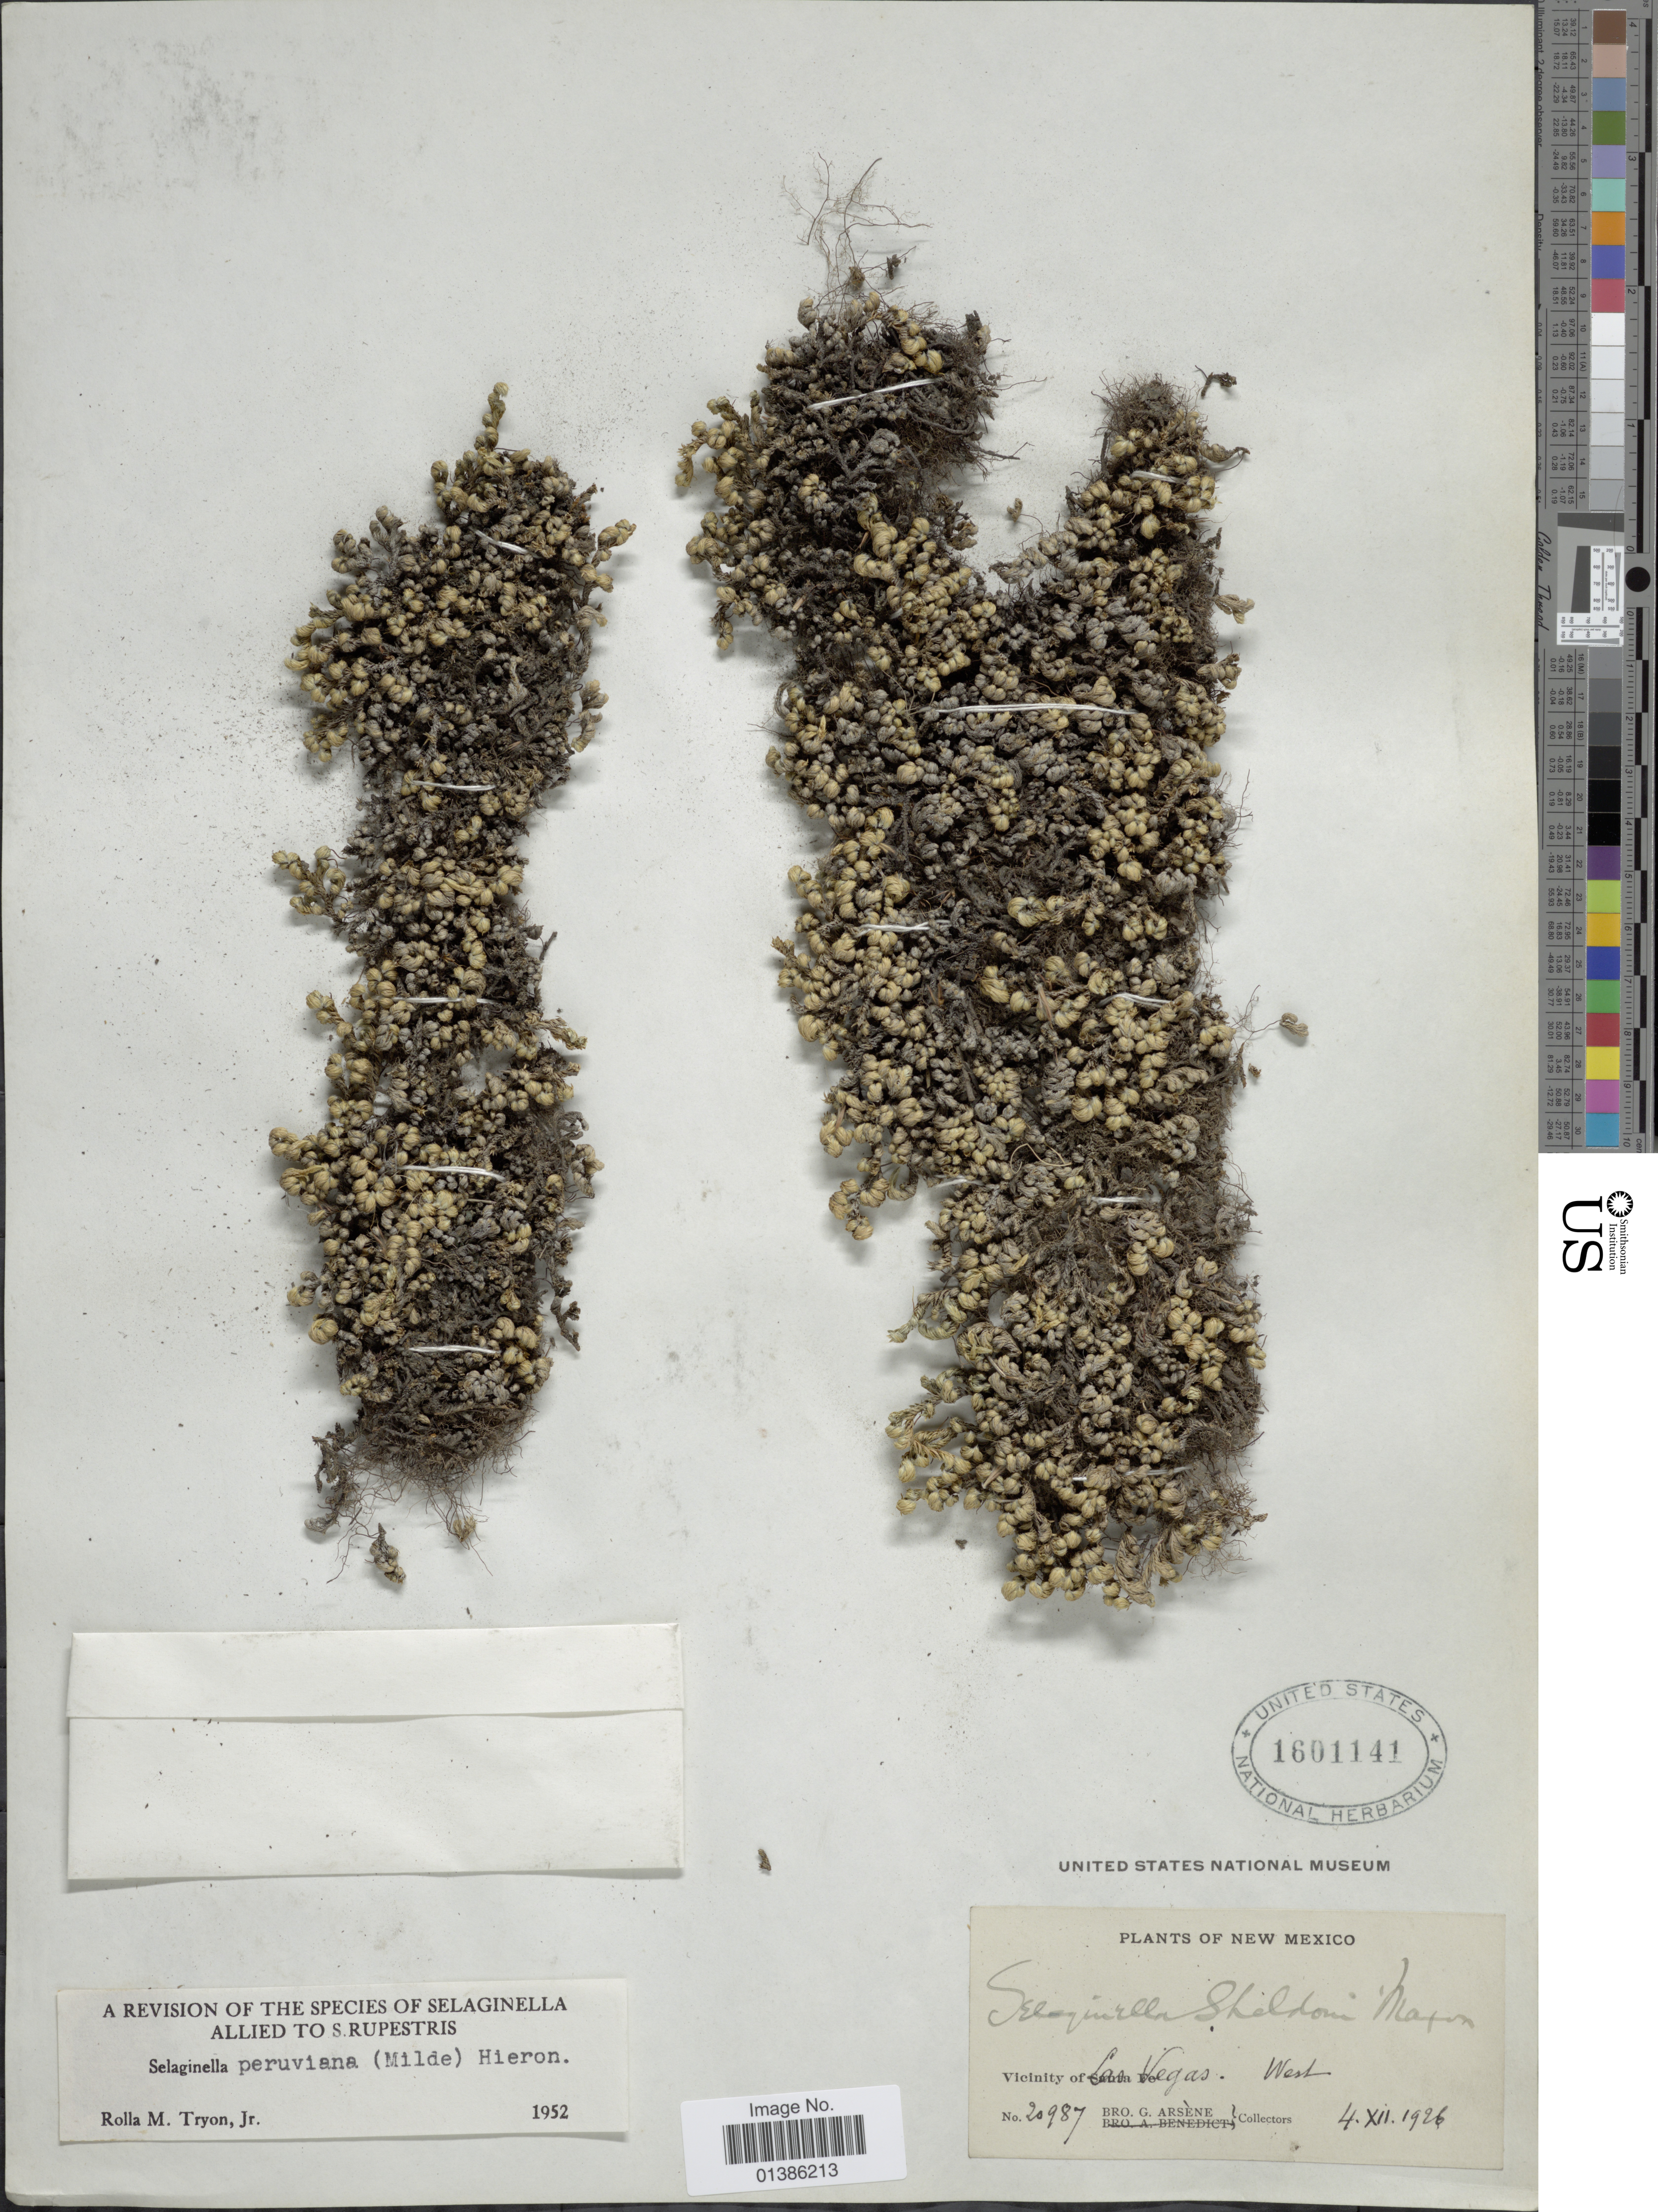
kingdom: Plantae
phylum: Tracheophyta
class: Lycopodiopsida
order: Selaginellales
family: Selaginellaceae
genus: Selaginella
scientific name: Selaginella peruviana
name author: (Milde) Hieron.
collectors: Bro. G. Arsène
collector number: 20987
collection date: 1926-12-04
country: United States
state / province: New Mexico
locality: Vicinity of Las Vegas West.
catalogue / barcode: US 1601141